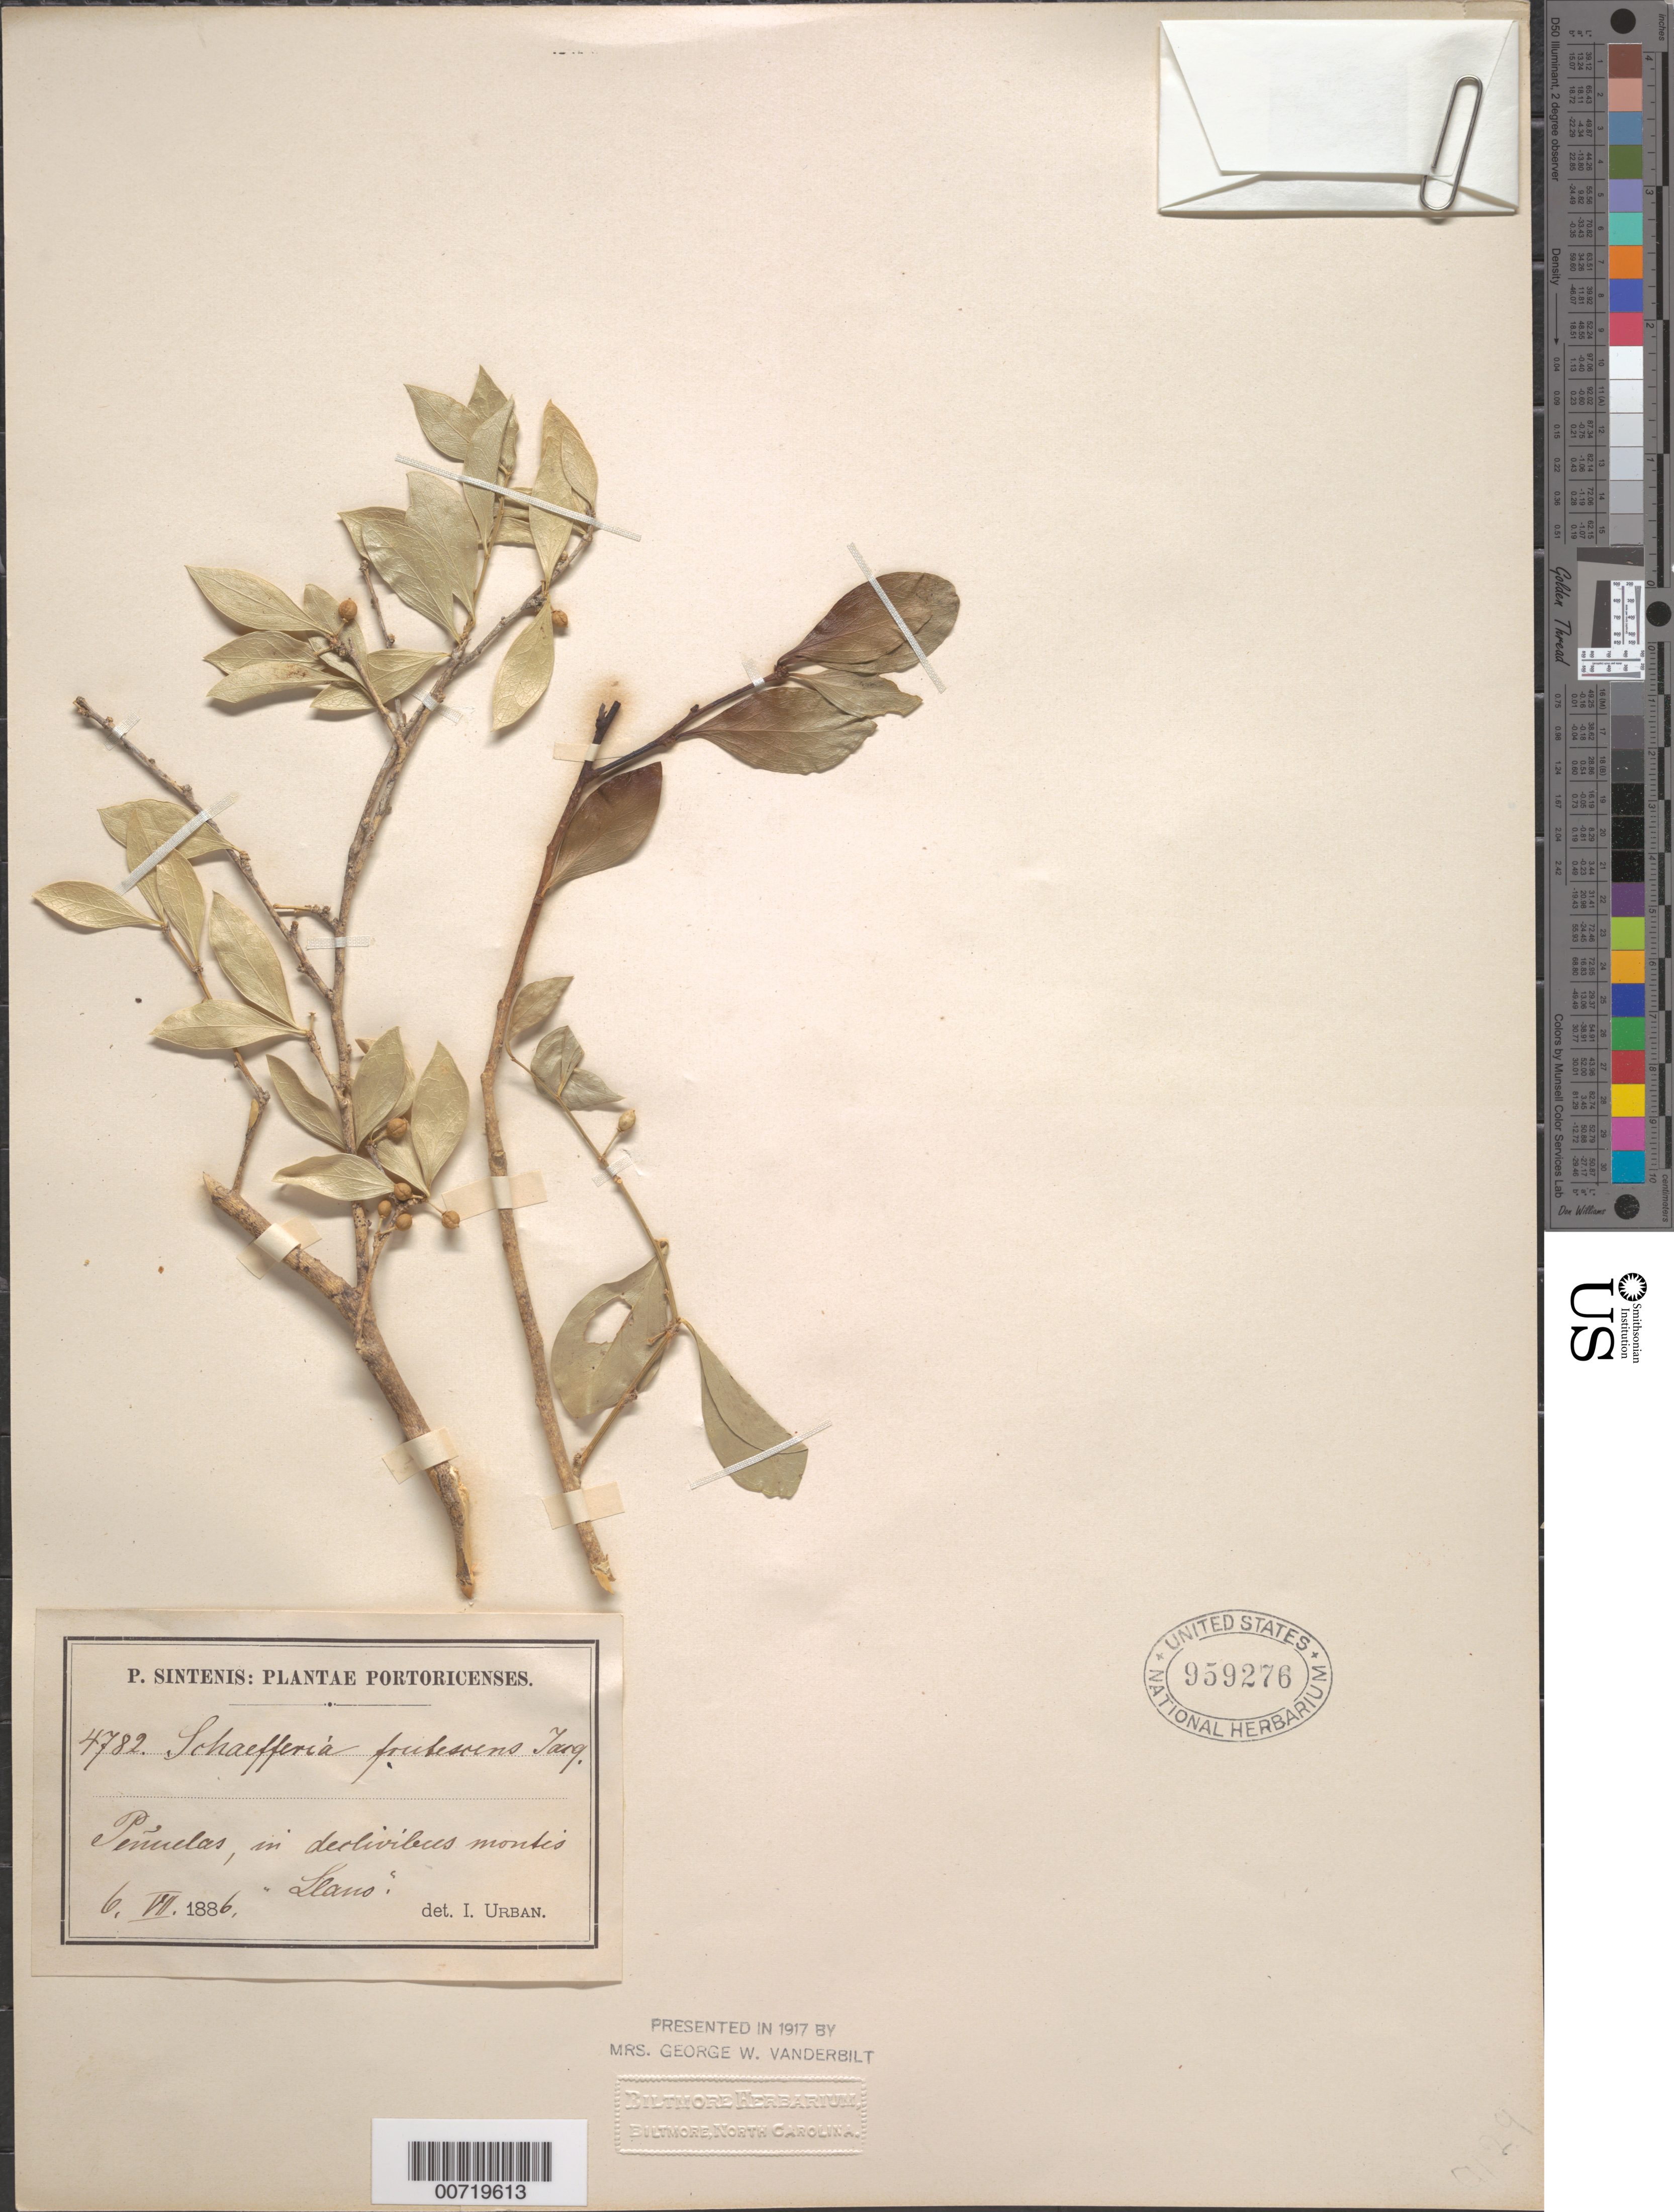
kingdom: Plantae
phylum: Tracheophyta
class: Magnoliopsida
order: Celastrales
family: Celastraceae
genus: Schaefferia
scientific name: Schaefferia frutescens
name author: Jacq.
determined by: Urban, Ignatz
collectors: P. Sintenis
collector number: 4782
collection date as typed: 06 Jul 1886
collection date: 1886-07-06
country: Puerto Rico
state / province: Peñuelas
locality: Peñuelas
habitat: In declivibus montis Leano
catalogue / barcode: US 959276